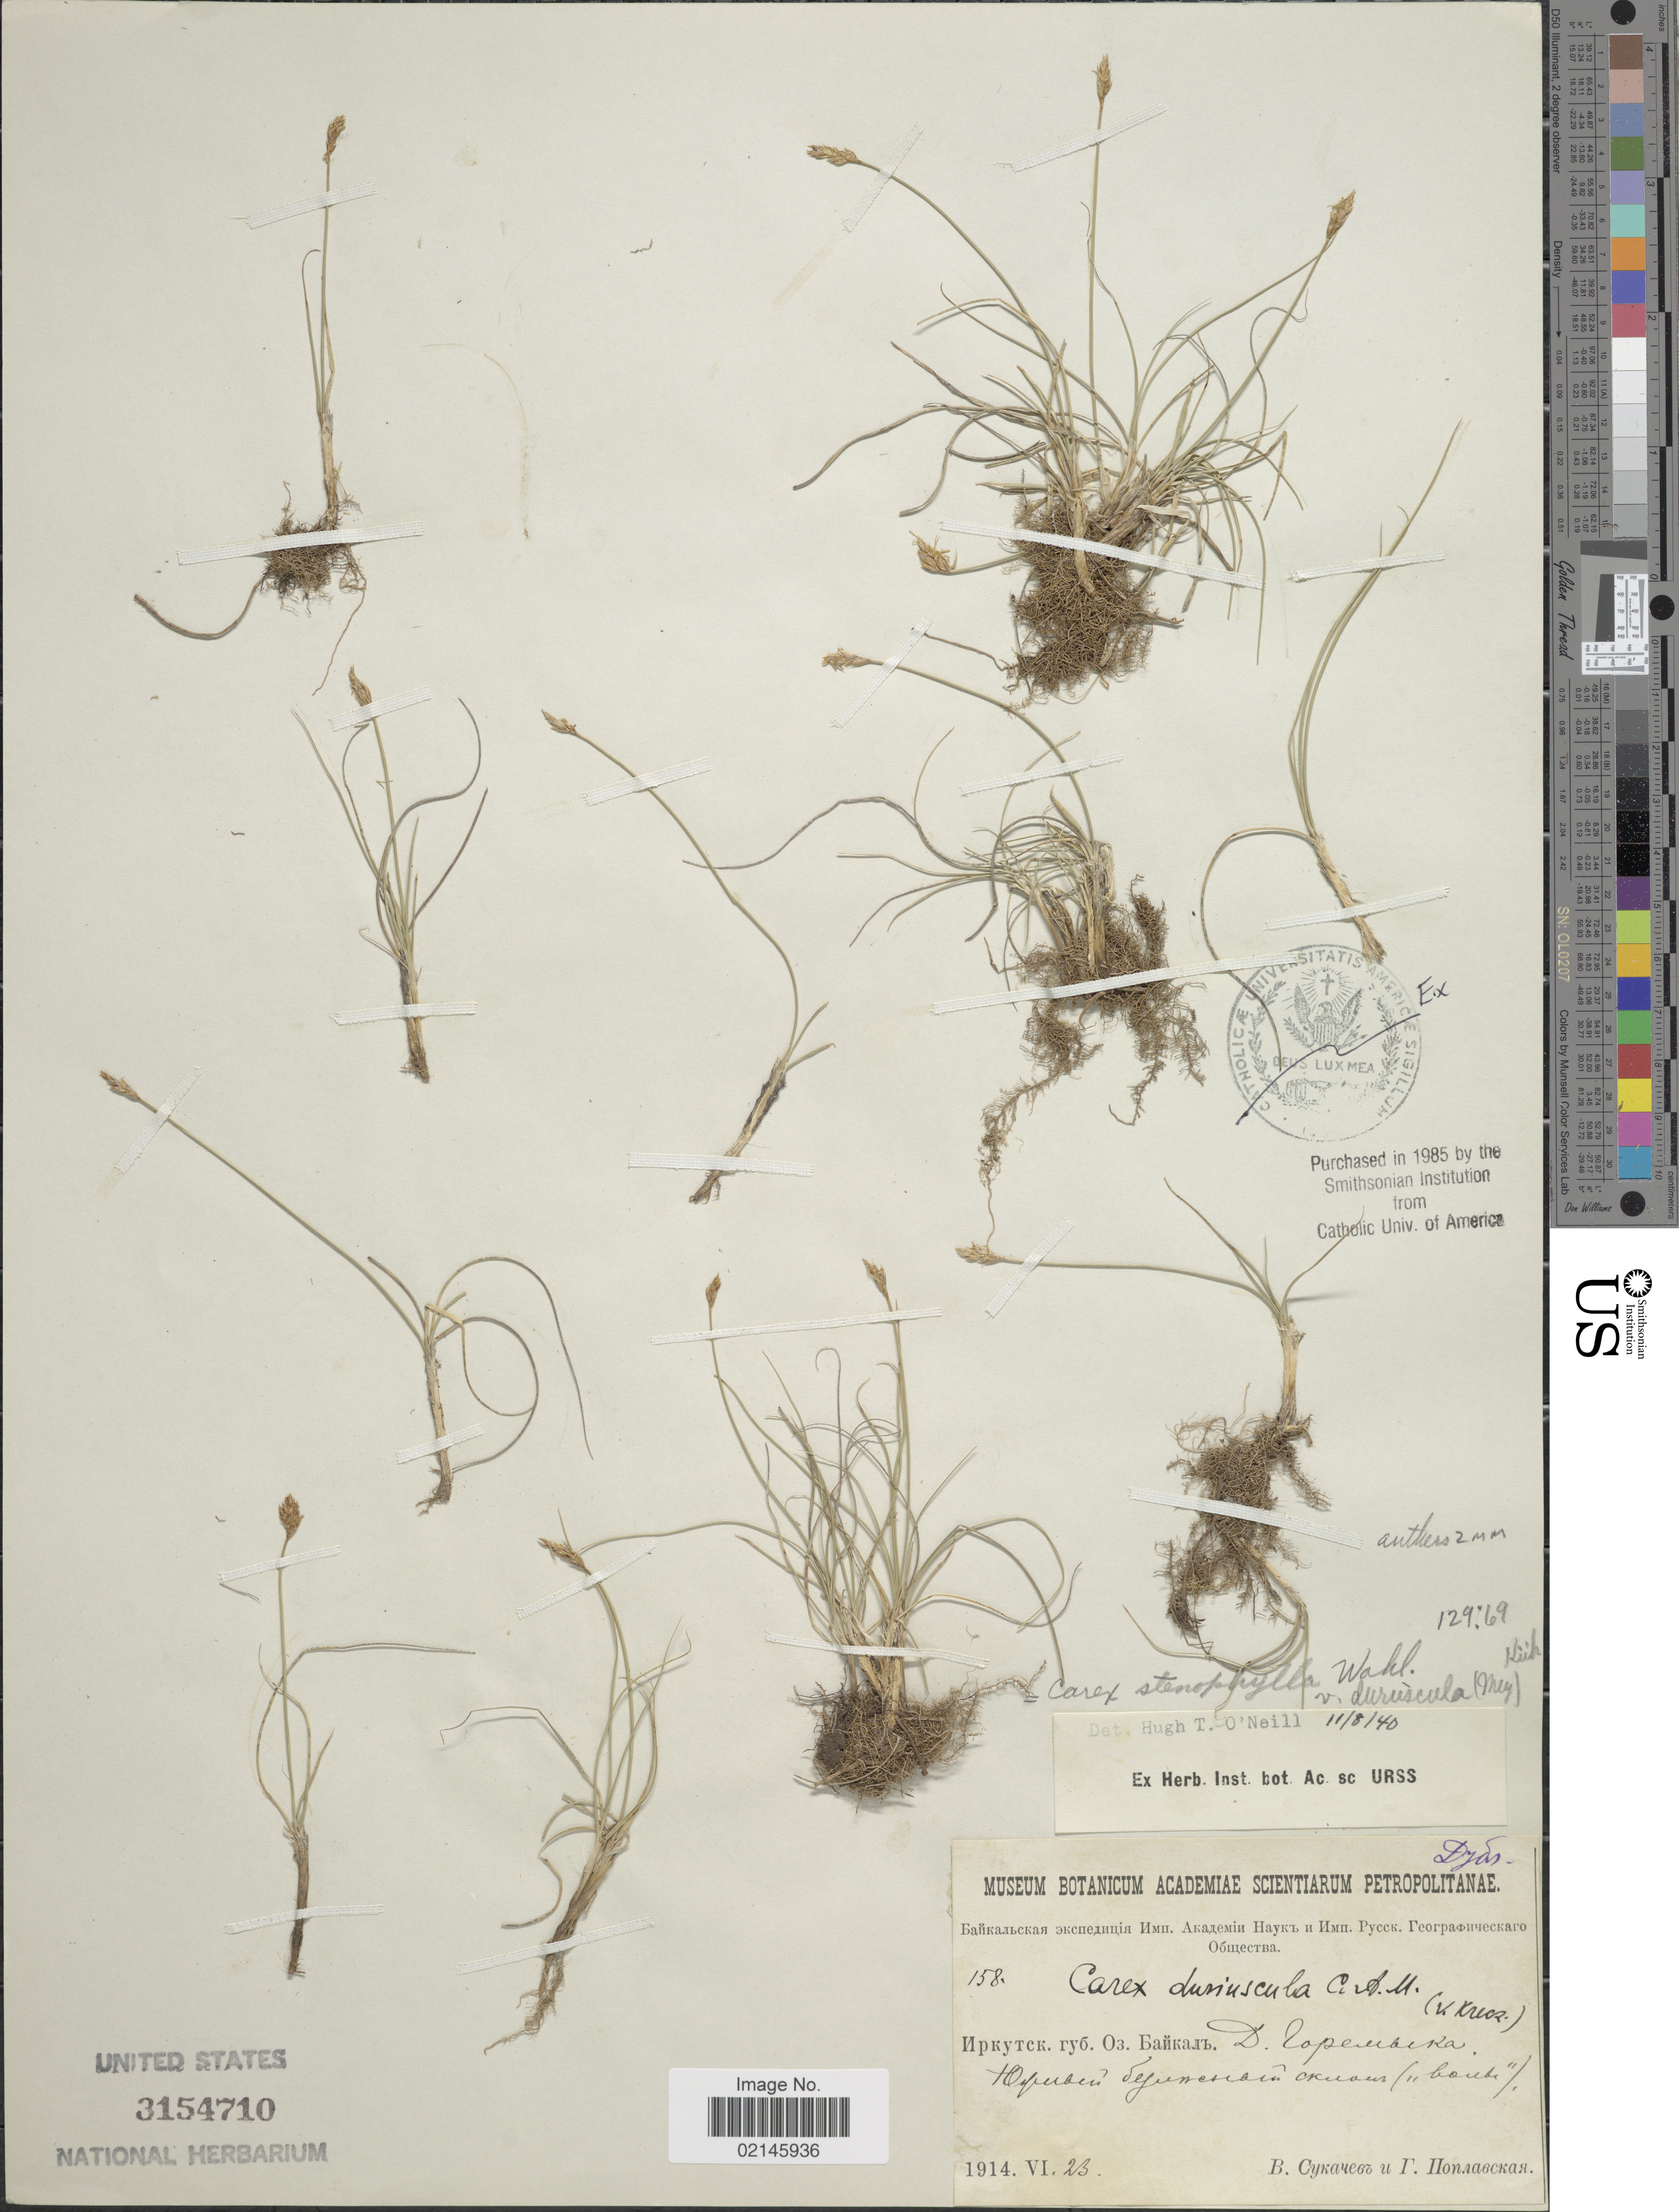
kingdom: Plantae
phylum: Tracheophyta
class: Liliopsida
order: Poales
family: Cyperaceae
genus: Carex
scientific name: Carex stenophylla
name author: Wahlenb.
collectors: Collector illegible & Collector illegible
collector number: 158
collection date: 1914-06-23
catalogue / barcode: US 3154710